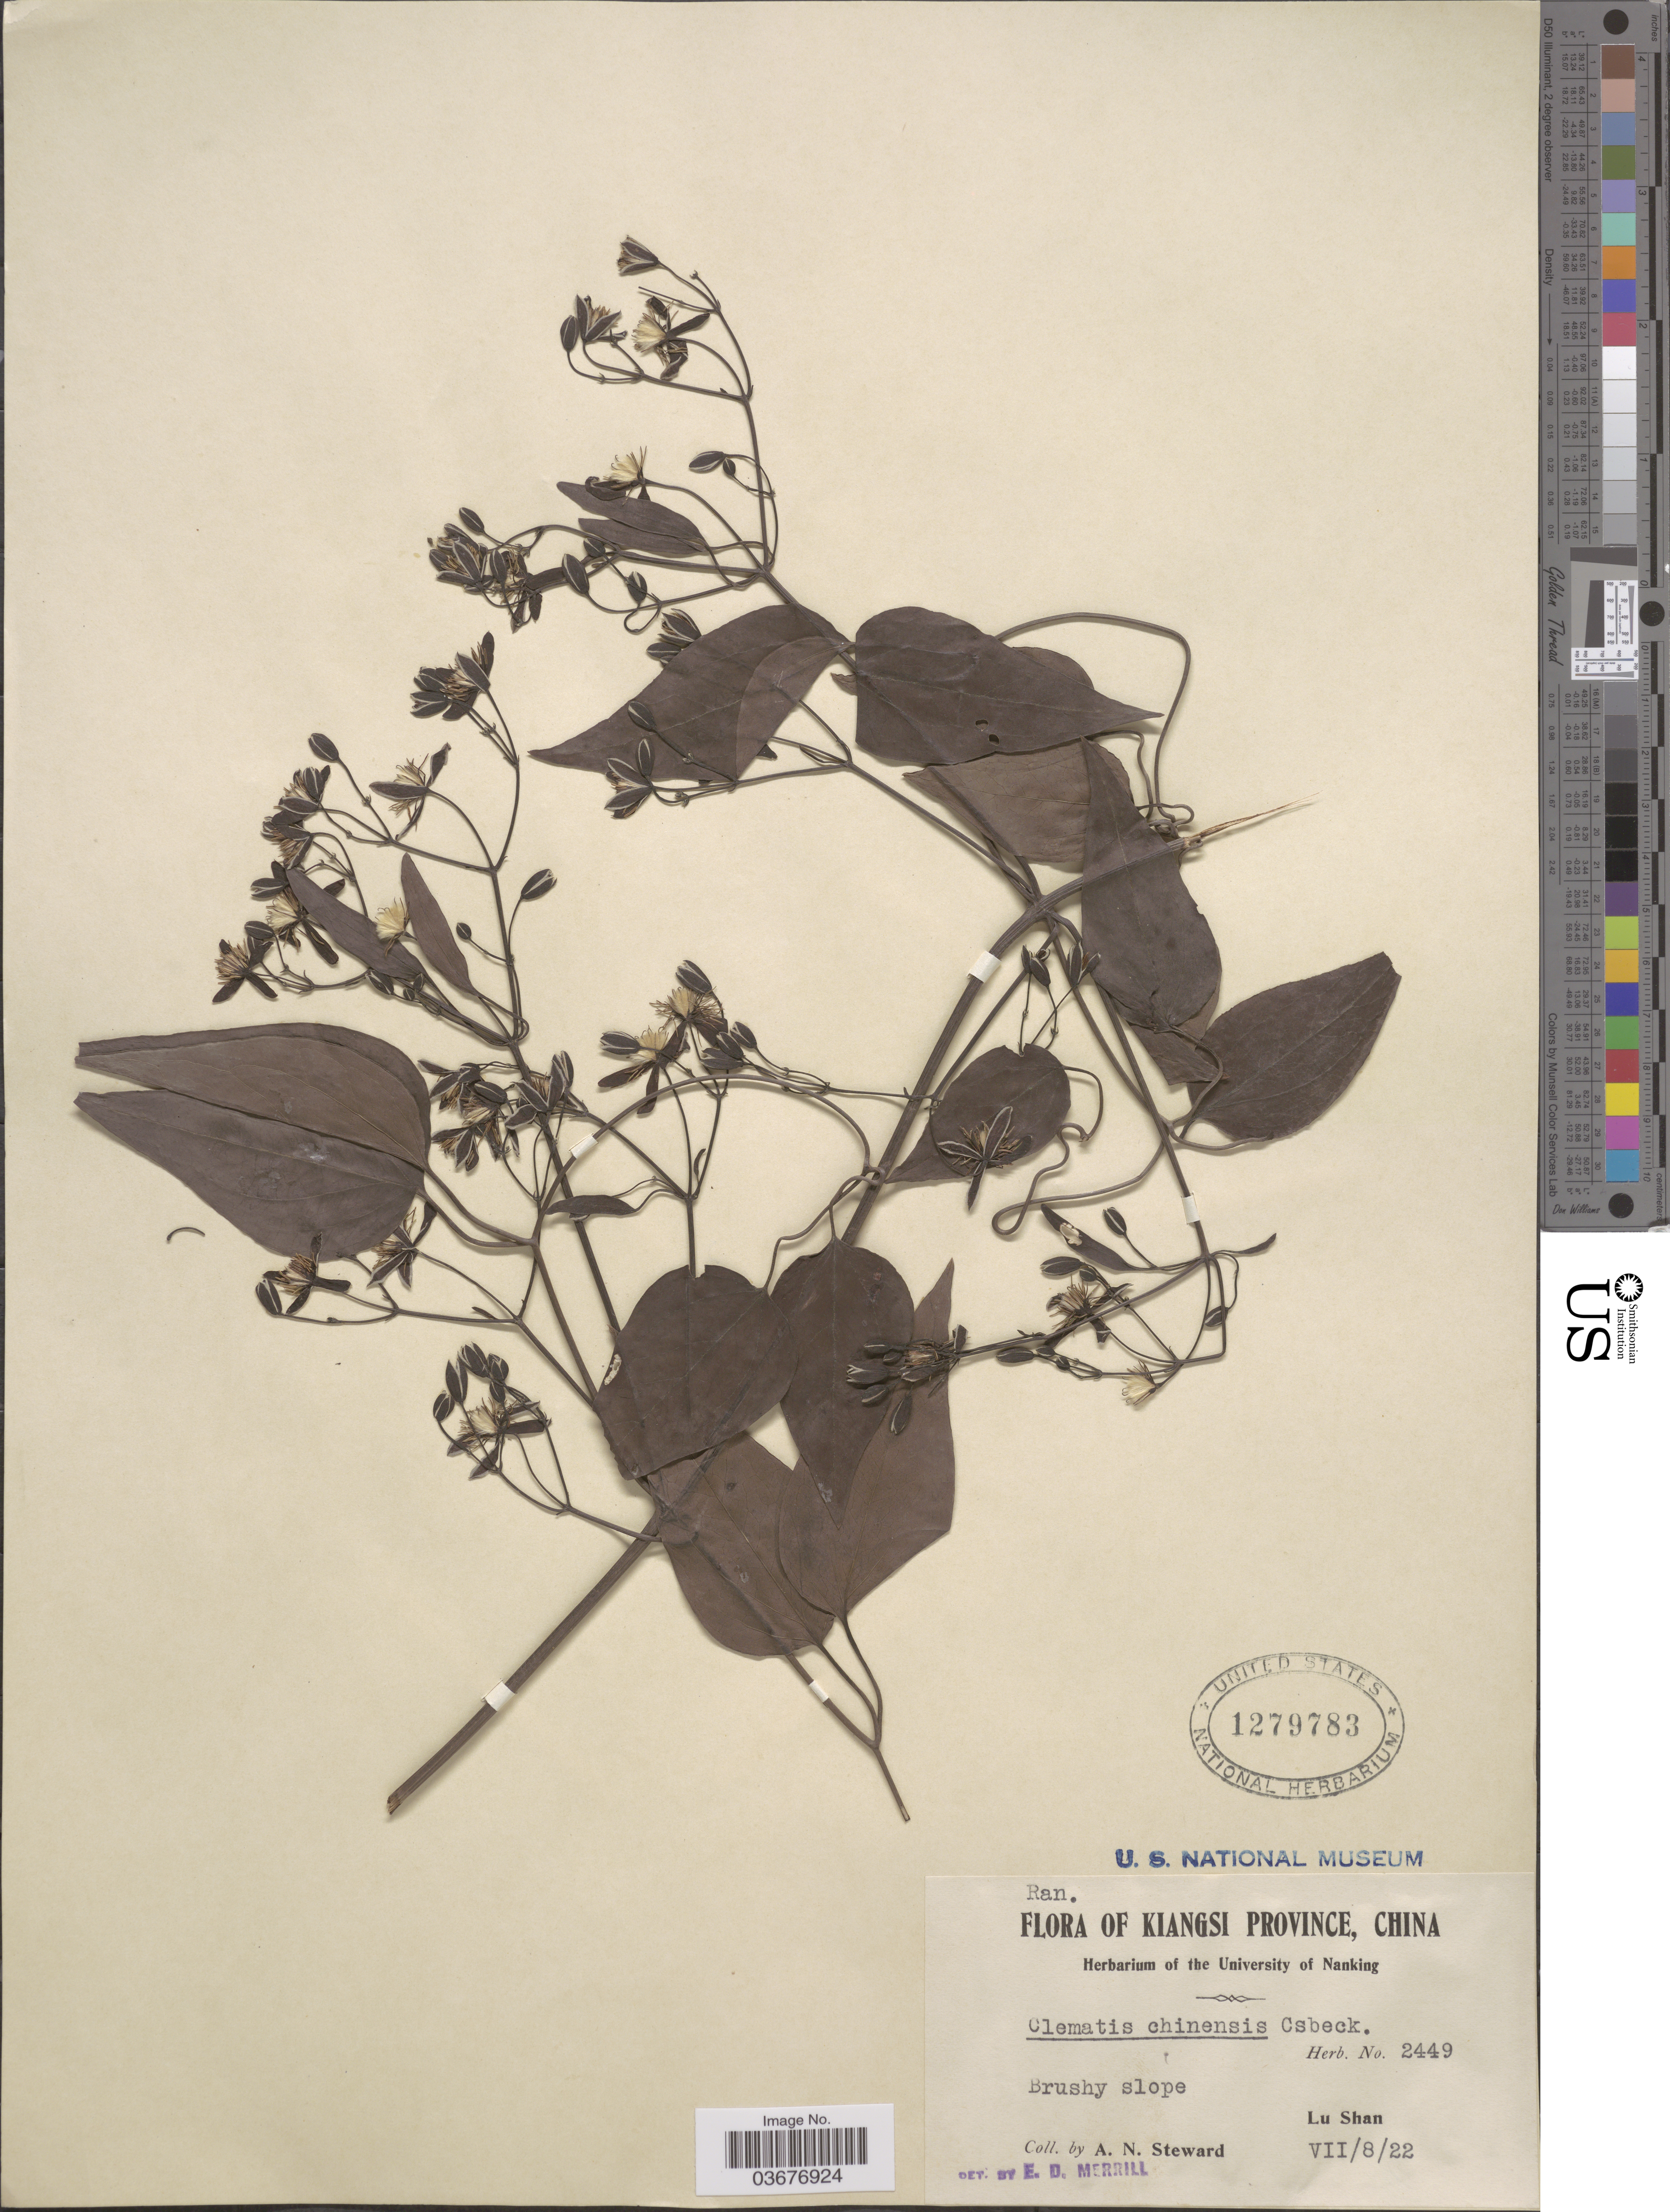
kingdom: Plantae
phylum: Tracheophyta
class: Magnoliopsida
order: Ranunculales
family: Ranunculaceae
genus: Clematis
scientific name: Clematis chinensis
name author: Retz.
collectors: A. N. Steward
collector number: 2449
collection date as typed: Transcribed d/m/y: 8/7/22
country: China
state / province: Jiangxi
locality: Kiangsi Province. Lu Shan.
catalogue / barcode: US 1279783